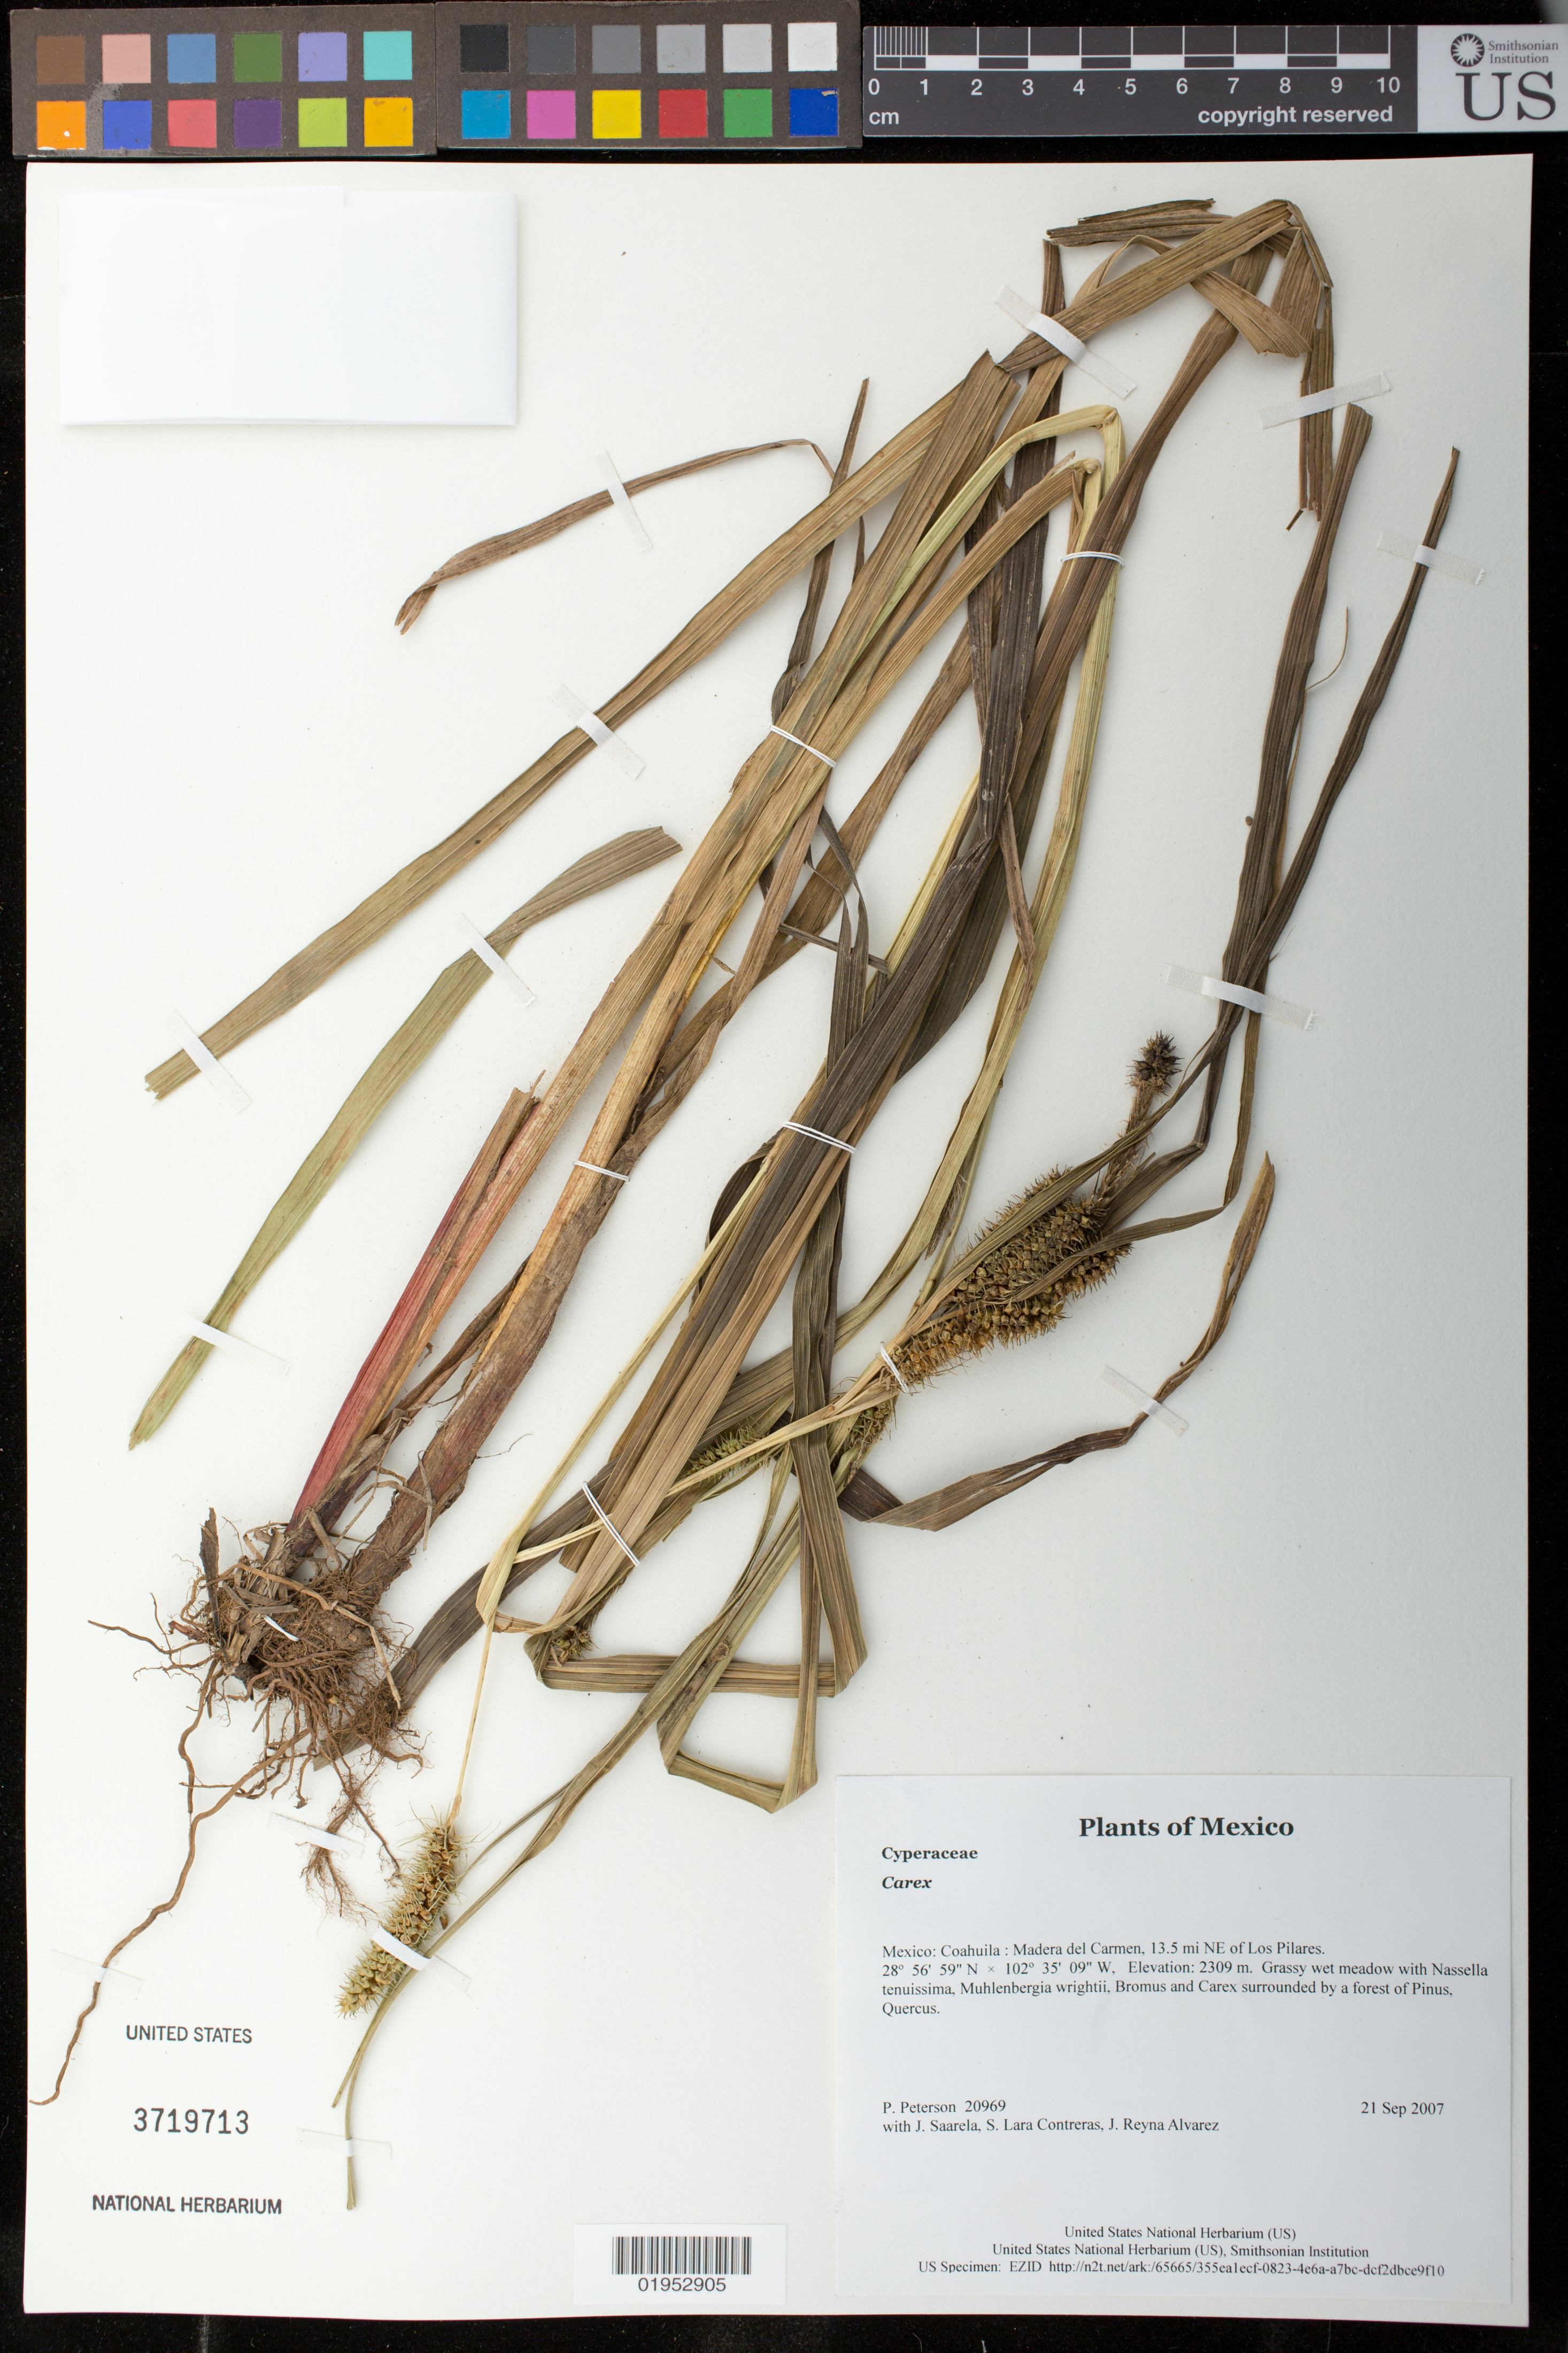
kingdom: Plantae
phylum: Tracheophyta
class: Liliopsida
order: Poales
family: Cyperaceae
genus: Carex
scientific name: Carex sp.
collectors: P. M. Peterson, J. Saarela, S. Lara Contreras & J. Reyna Alvarez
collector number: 20969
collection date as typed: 21 Sep 2007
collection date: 2007-09-21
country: Mexico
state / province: Coahuila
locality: Madera del Carmen, 13.5 mi NE of Los Pilares.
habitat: Grassy wet meadow with Nassella tenuissima, Muhlenbergia wrightii, Bromus and Carex surrounded by a forest of Pinus, Quercus.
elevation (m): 2309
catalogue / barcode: US 3719713